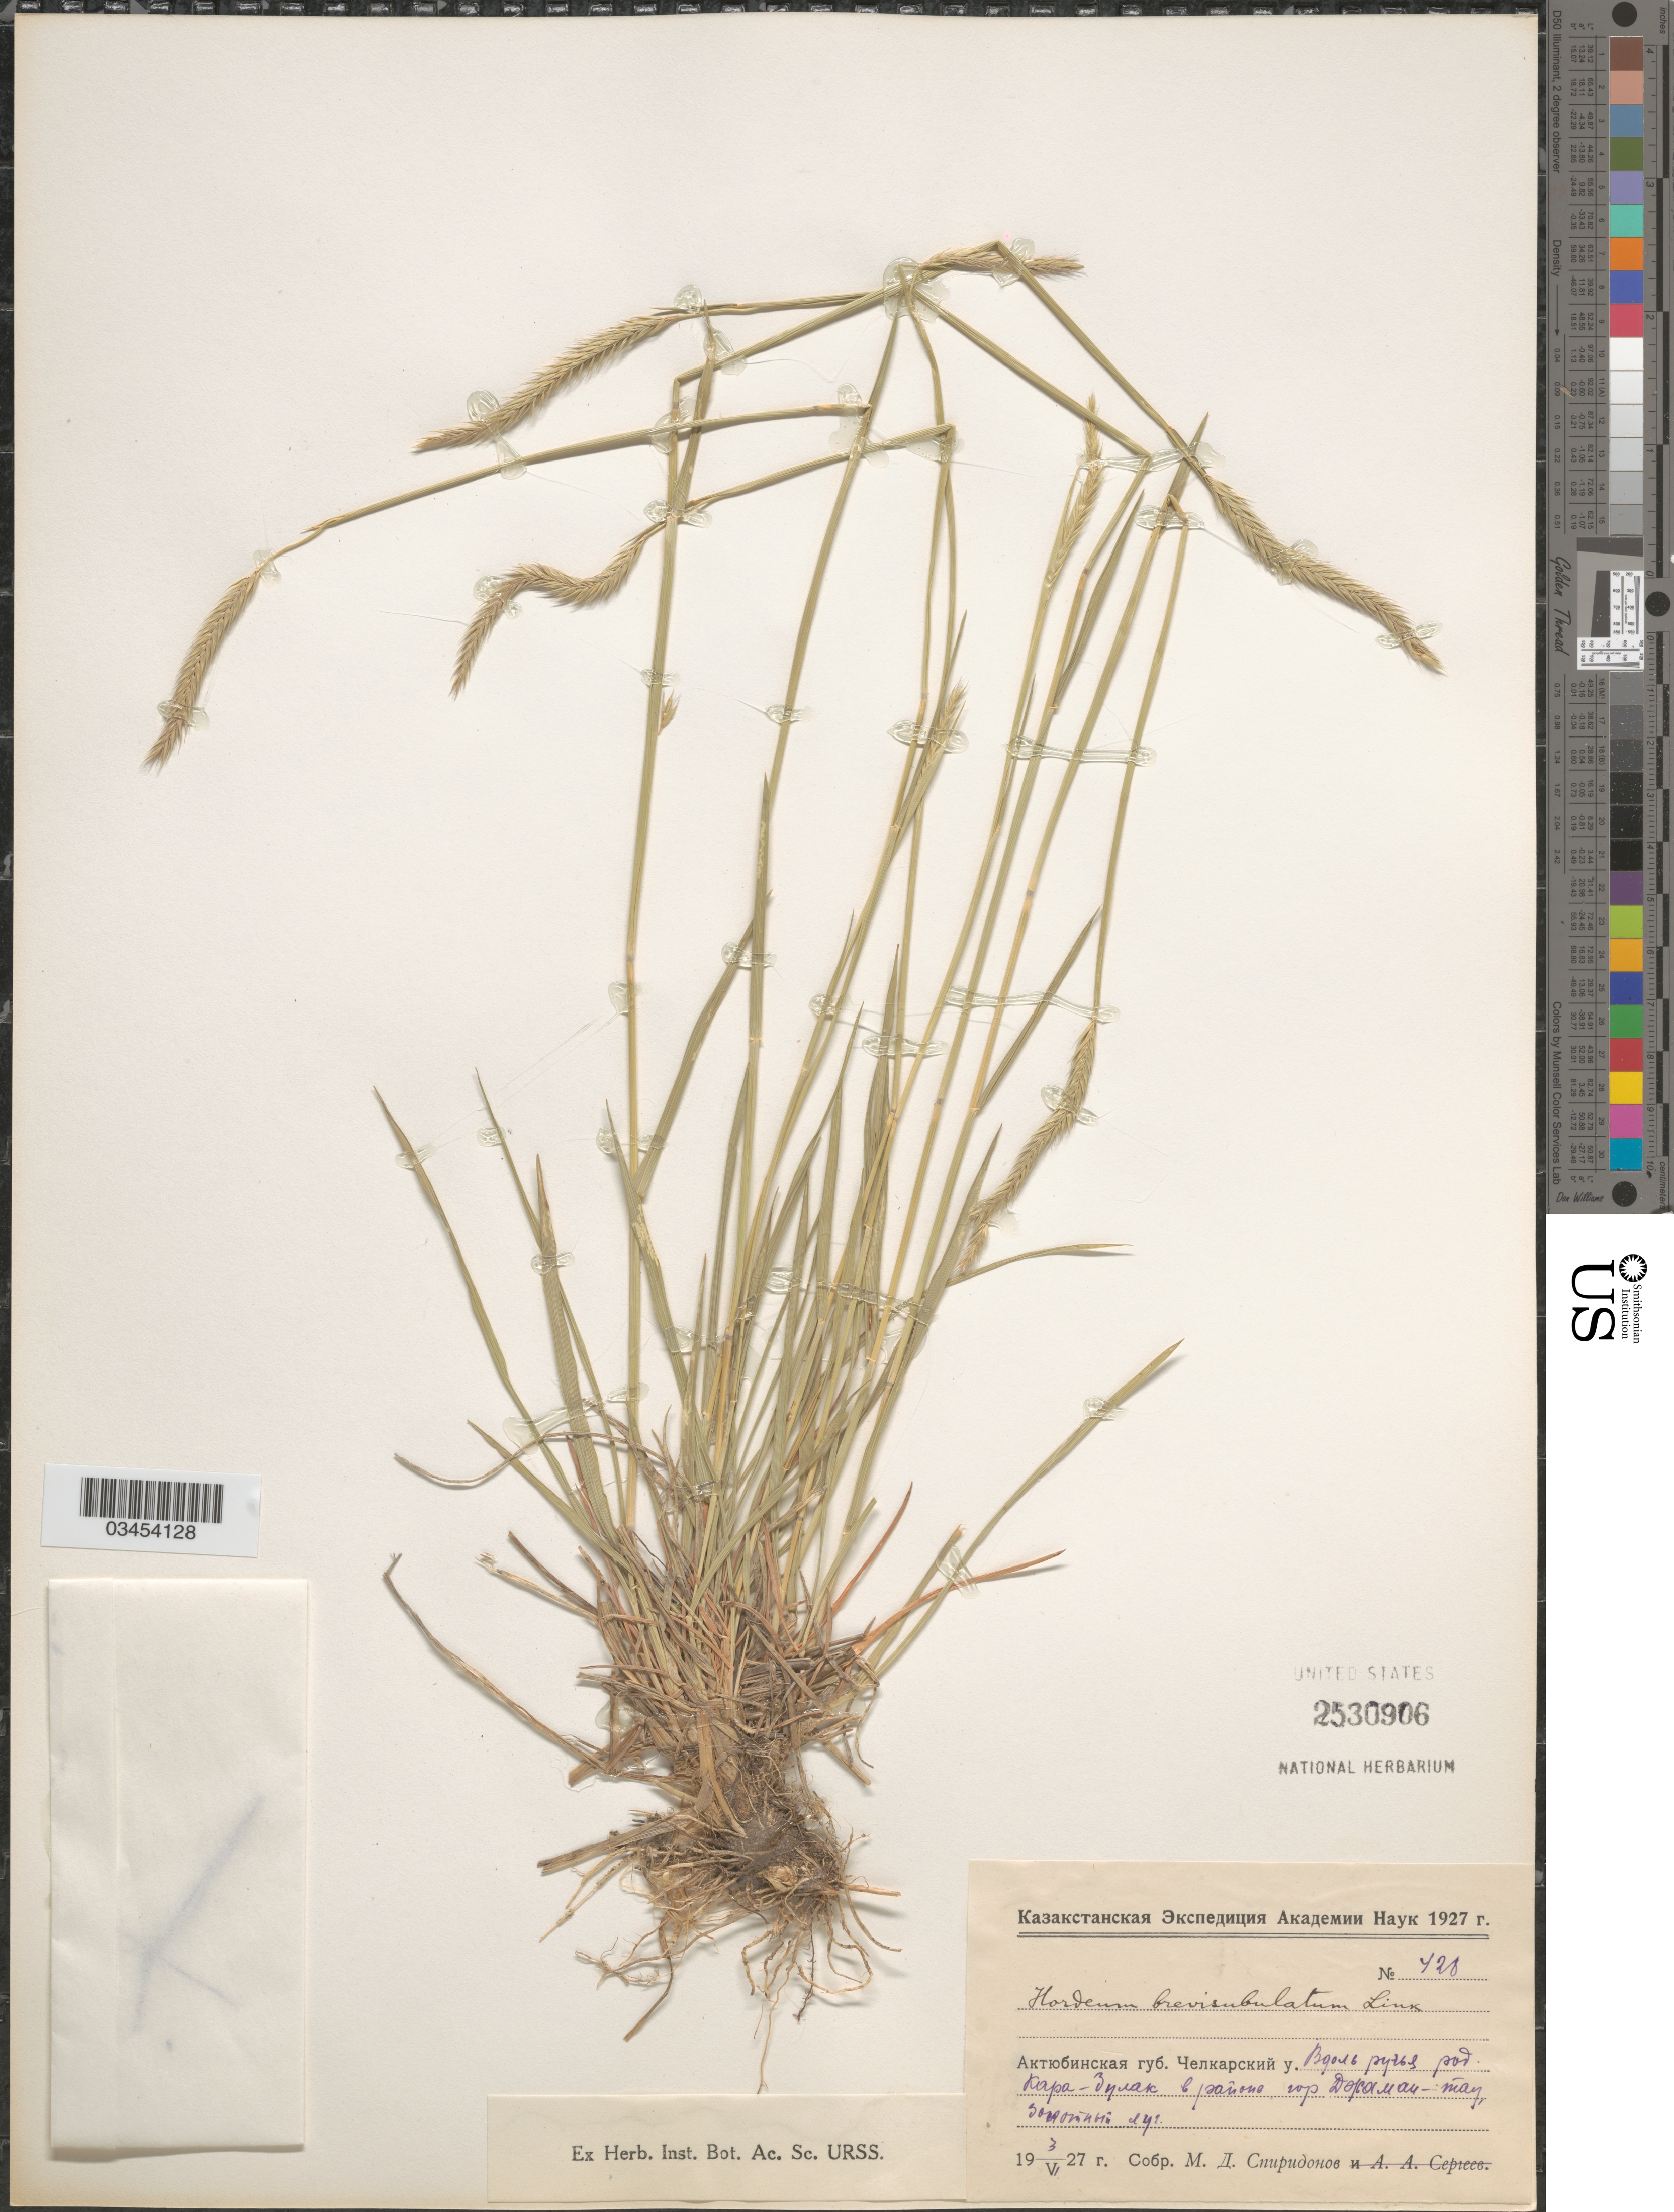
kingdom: Plantae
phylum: Tracheophyta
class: Liliopsida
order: Poales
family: Poaceae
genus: Hordeum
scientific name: Hordeum brevisubulatum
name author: (Trin.) Link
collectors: M. Spiridonov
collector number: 420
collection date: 1927-06-03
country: Kazakhstan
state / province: Aqtobe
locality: Dzhamantau Mts, near spring Kara-Zulak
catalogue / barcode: US 2530906